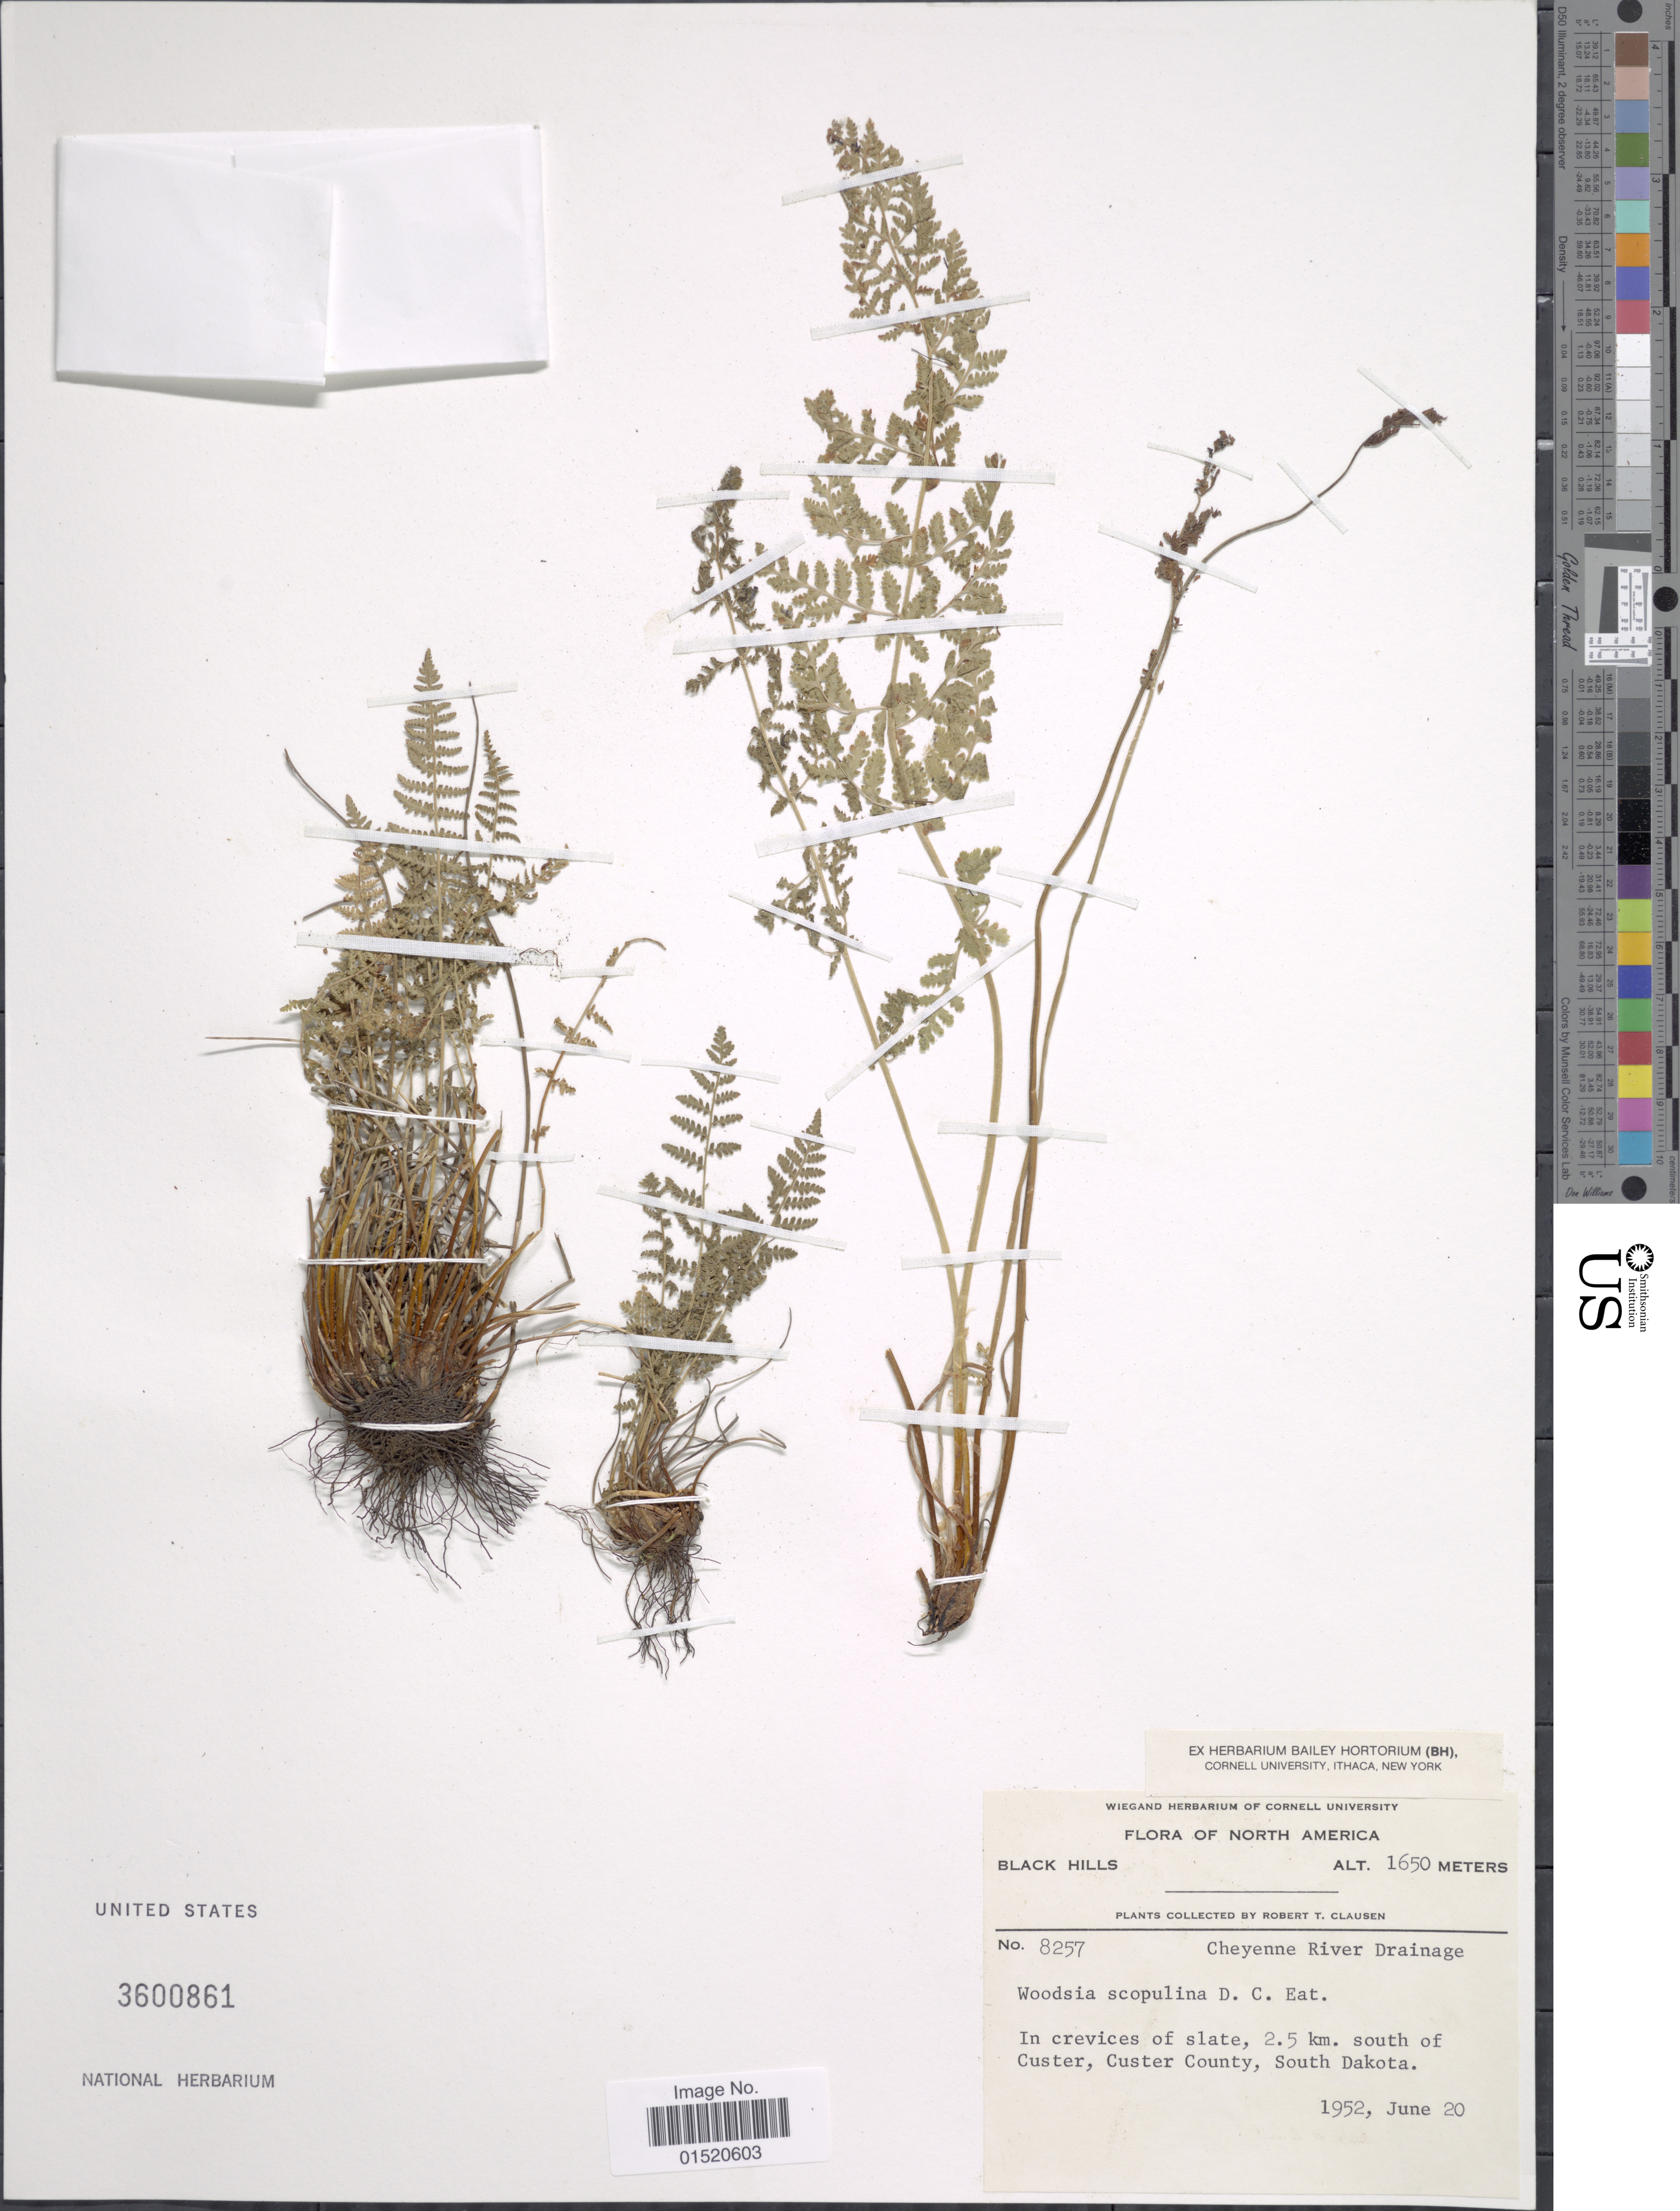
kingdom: Plantae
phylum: Tracheophyta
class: Polypodiopsida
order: Polypodiales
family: Woodsiaceae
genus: Woodsia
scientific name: Woodsia scopulina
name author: D.C. Eaton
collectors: R. T. Clausen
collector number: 8257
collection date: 1952-06-20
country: United States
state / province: South Dakota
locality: North America, Black Hills, In crevices of slate, 2.5 km south of Custer, Custer County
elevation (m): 1650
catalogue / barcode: US 3600861